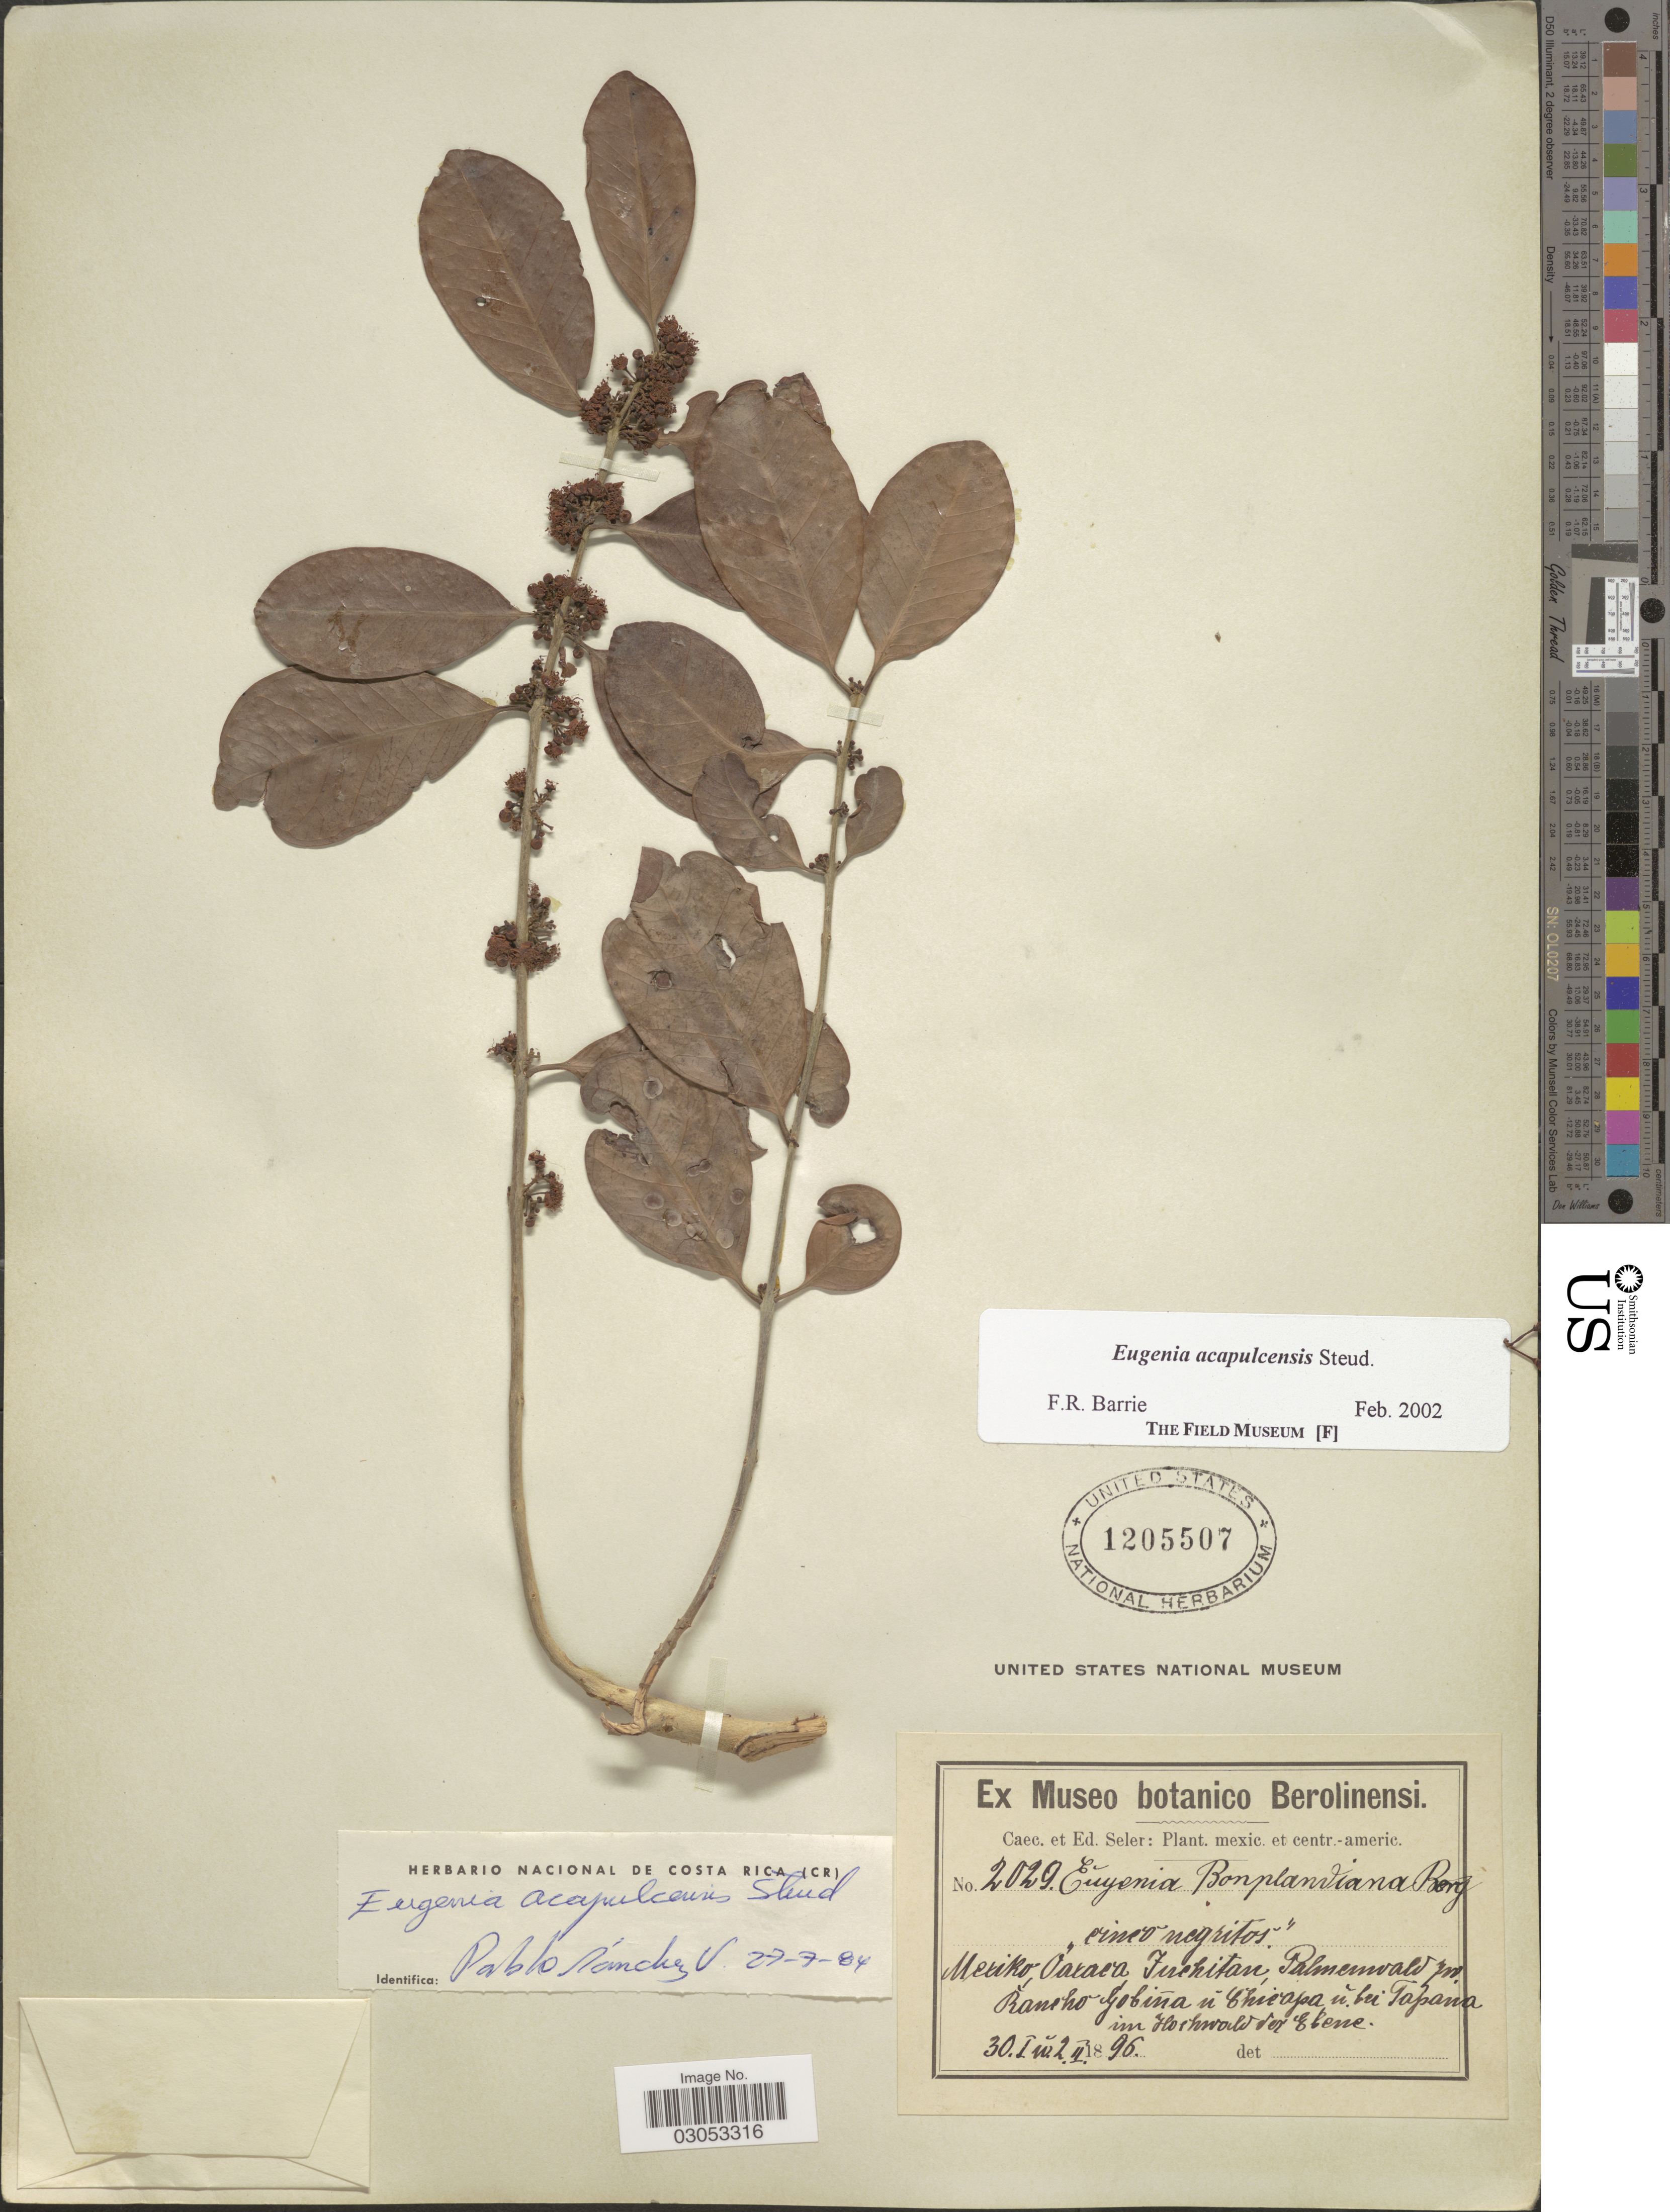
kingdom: Plantae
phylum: Tracheophyta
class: Magnoliopsida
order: Myrtales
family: Myrtaceae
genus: Eugenia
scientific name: Eugenia acapulcensis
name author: Steud.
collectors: ex Caec. et Ed Seler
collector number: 2029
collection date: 1896-01-30/1896-02-02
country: Mexico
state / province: Oaxaca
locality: Mexiko, Oaxaca, Tuchitan, Palmenwald zw. Rancho Gobina u. Chicapa u. bei Tapana.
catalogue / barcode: US 1205507